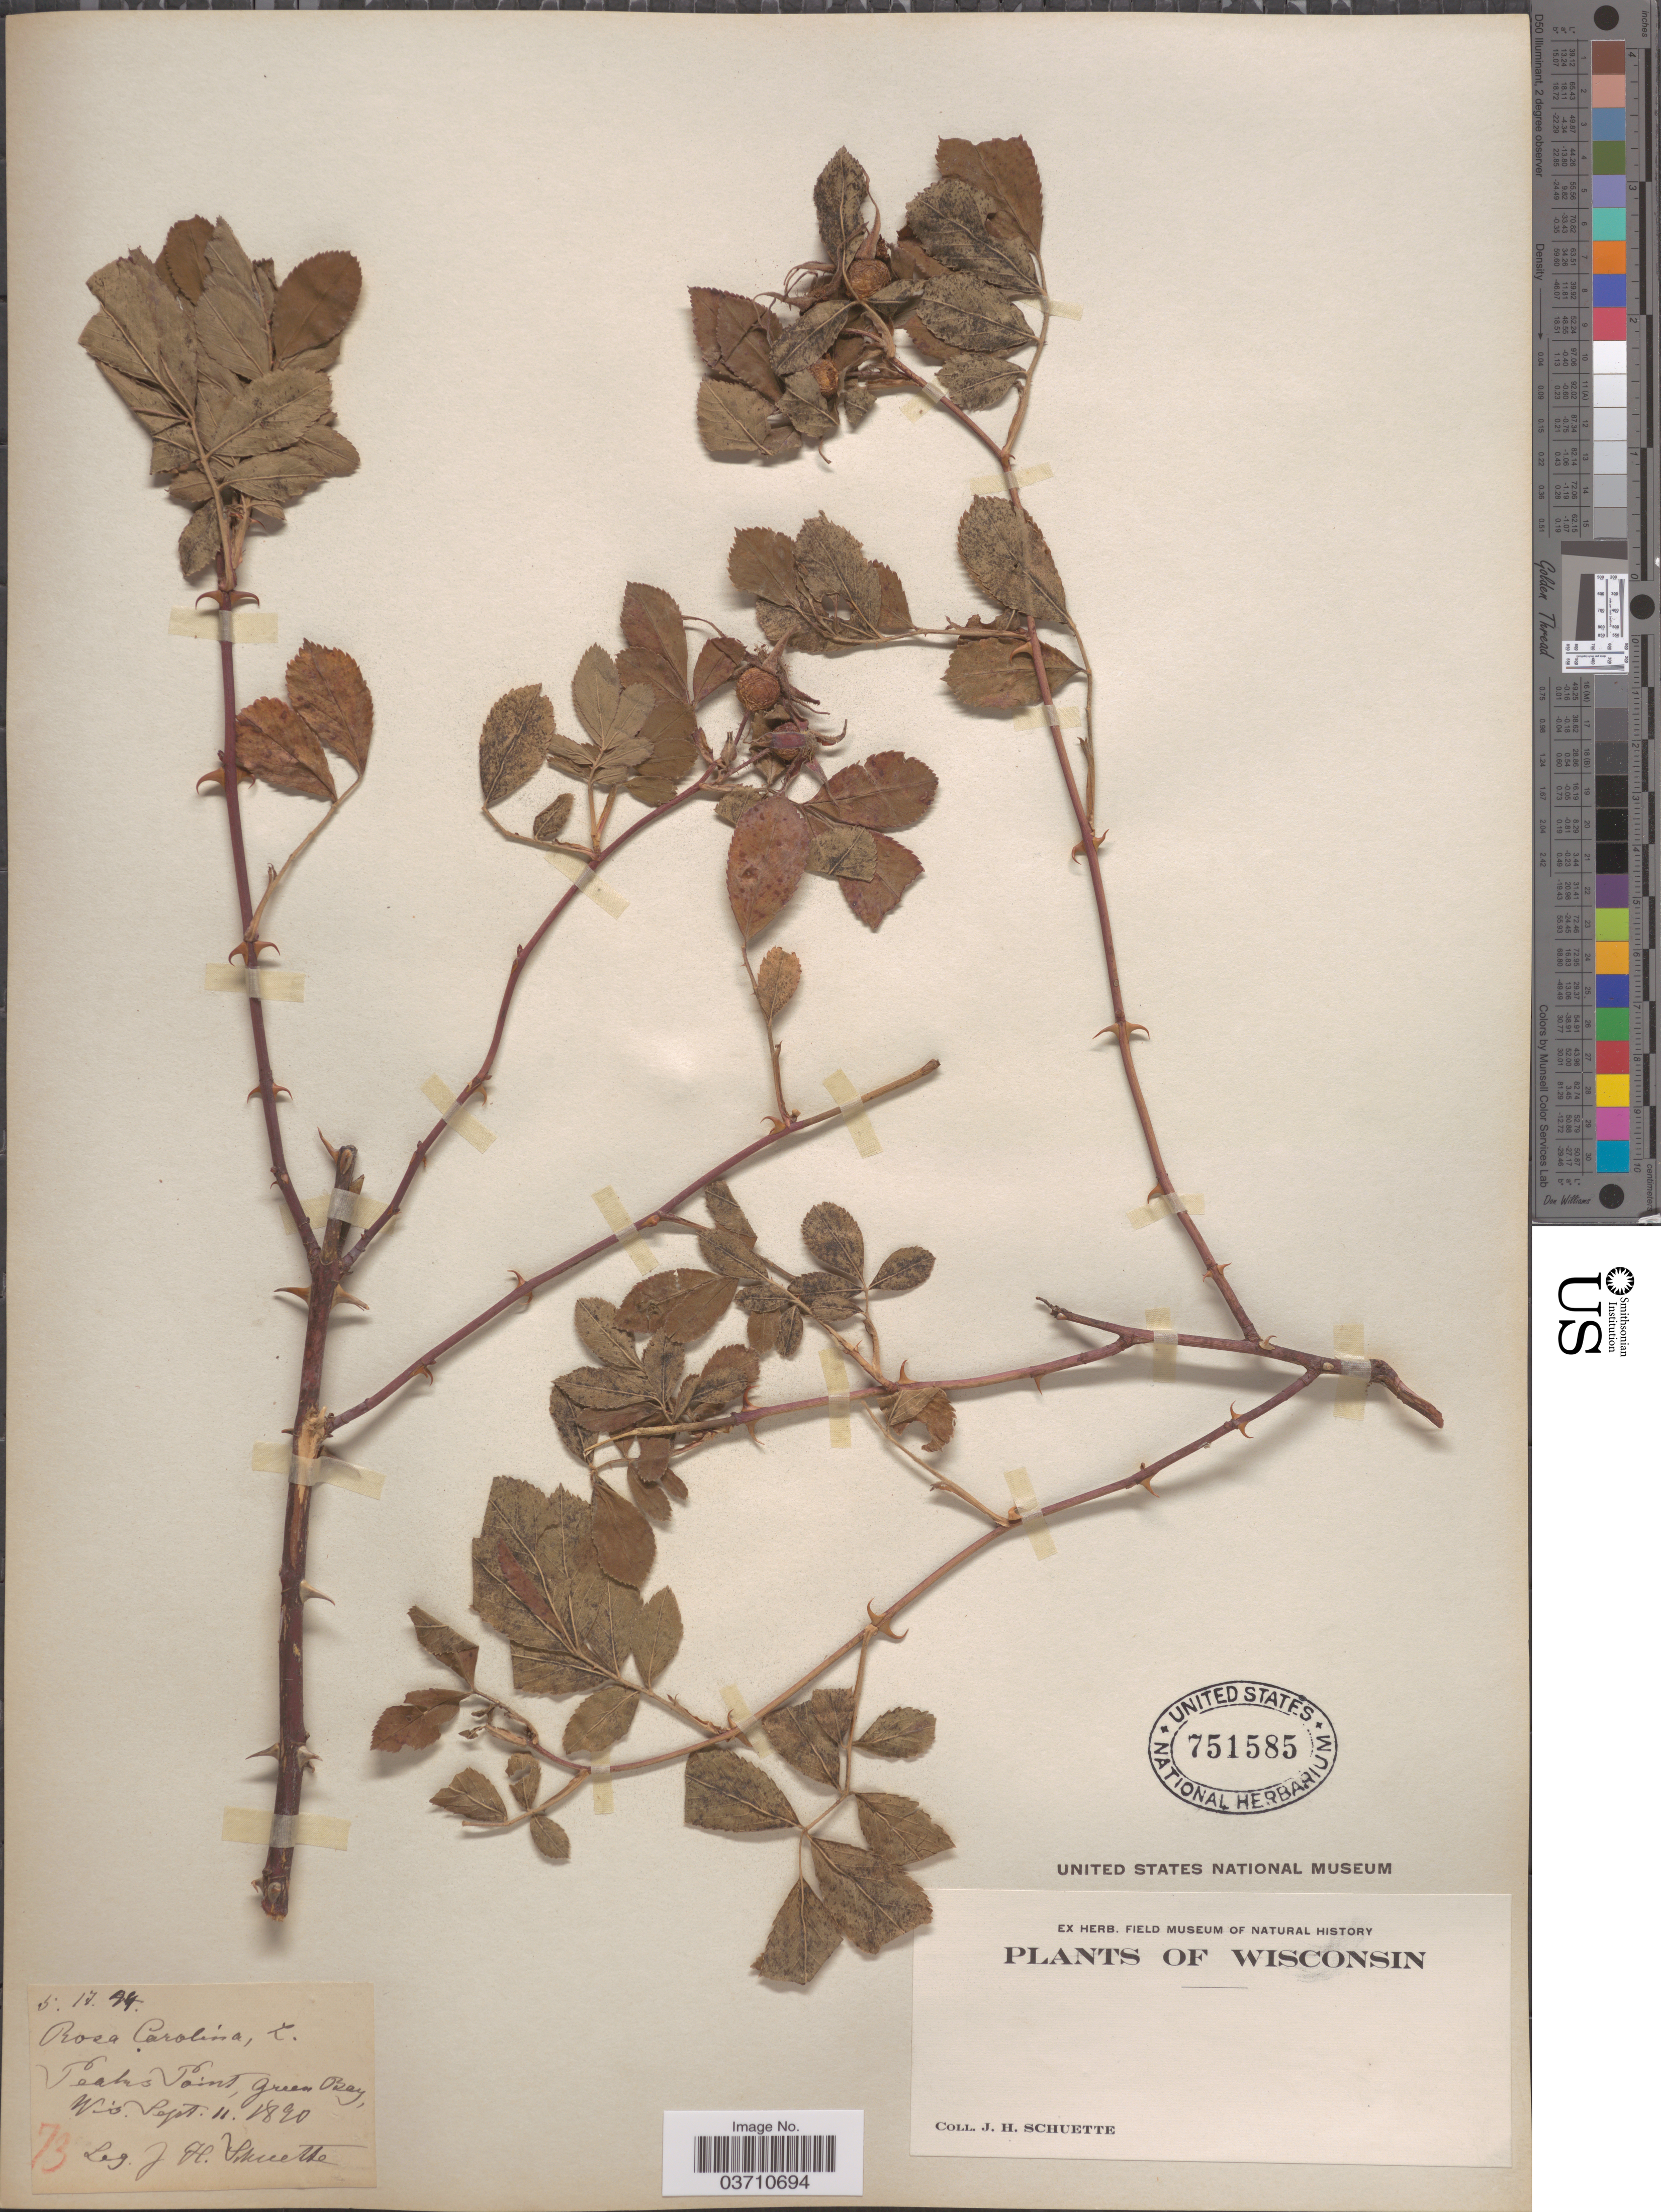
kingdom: Plantae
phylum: Tracheophyta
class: Magnoliopsida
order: Rosales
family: Rosaceae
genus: Rosa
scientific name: Rosa carolina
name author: L.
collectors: J. H. Schuette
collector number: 73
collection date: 1890-09-11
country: United States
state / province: Wisconsin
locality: Peaks Point, Green Bay.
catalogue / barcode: US 751585